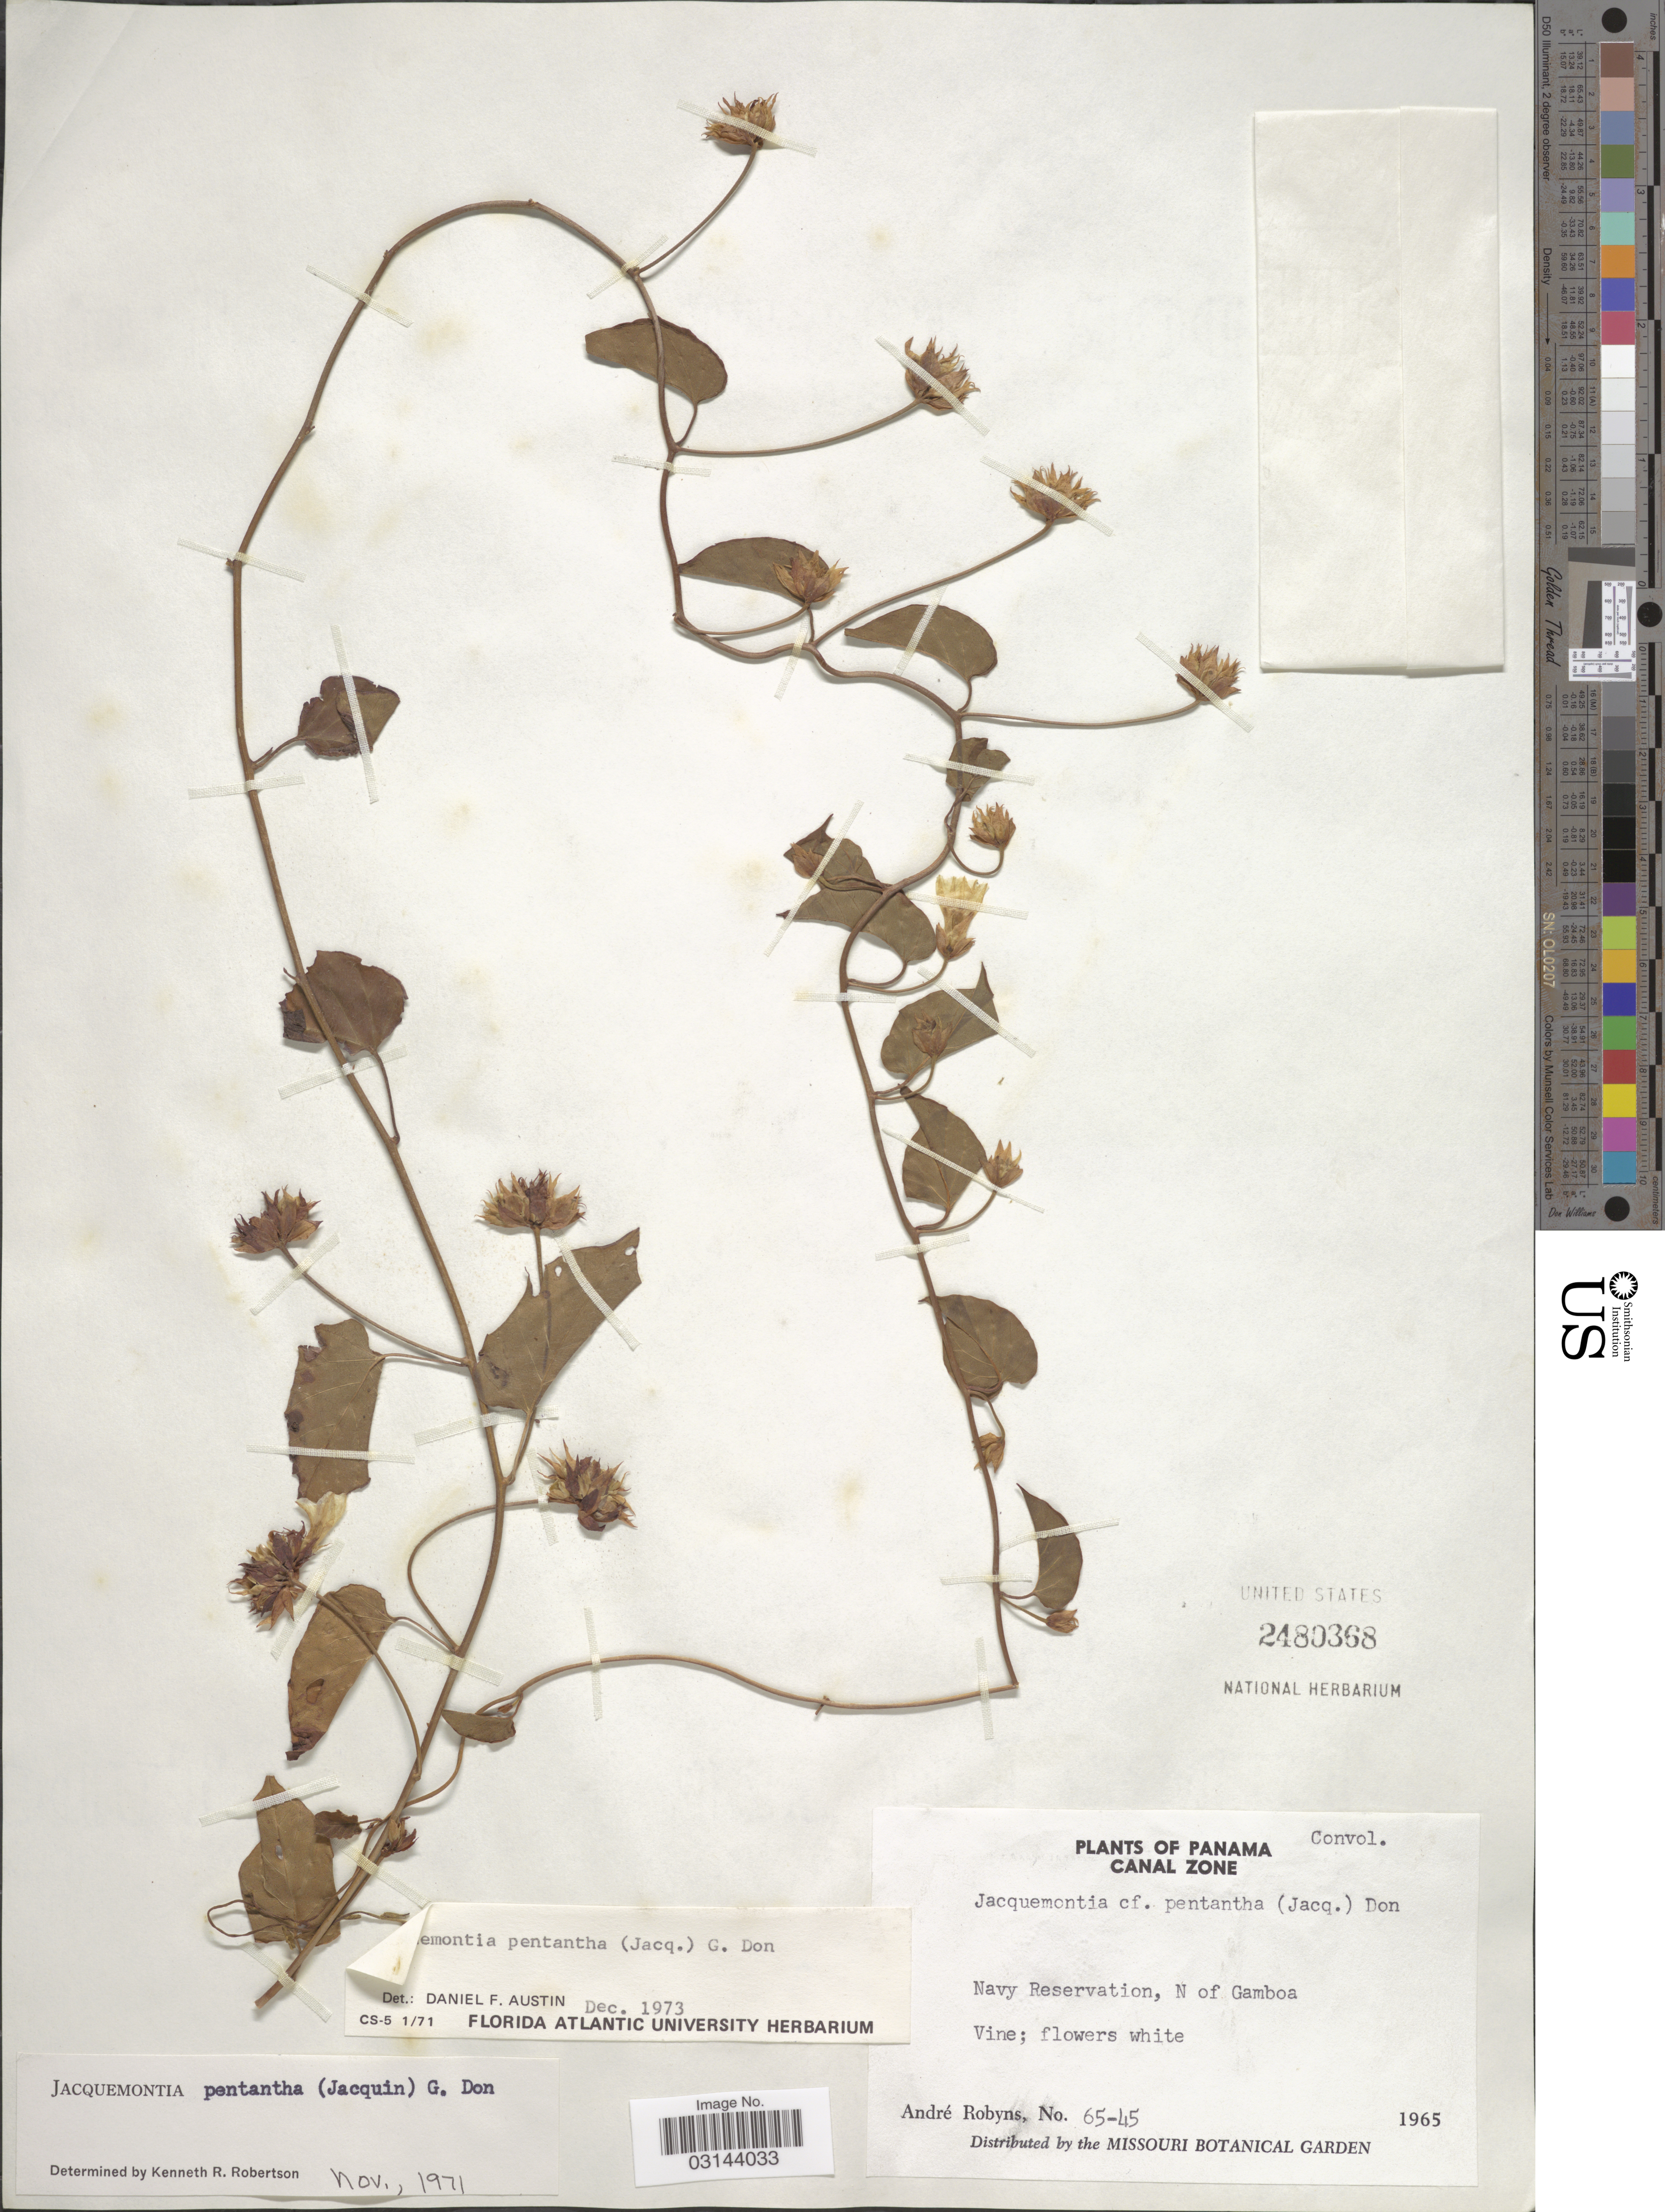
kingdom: Plantae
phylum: Tracheophyta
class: Magnoliopsida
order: Solanales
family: Convolvulaceae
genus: Jacquemontia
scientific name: Jacquemontia pentanthos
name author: (Jacq.) G. Don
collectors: A. G. Robyns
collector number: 65-45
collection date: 1965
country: Panama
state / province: Colón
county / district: Canal Zone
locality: Panama, Canal Zone, Navy Reservation, N of Gamboa.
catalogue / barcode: US 2480368